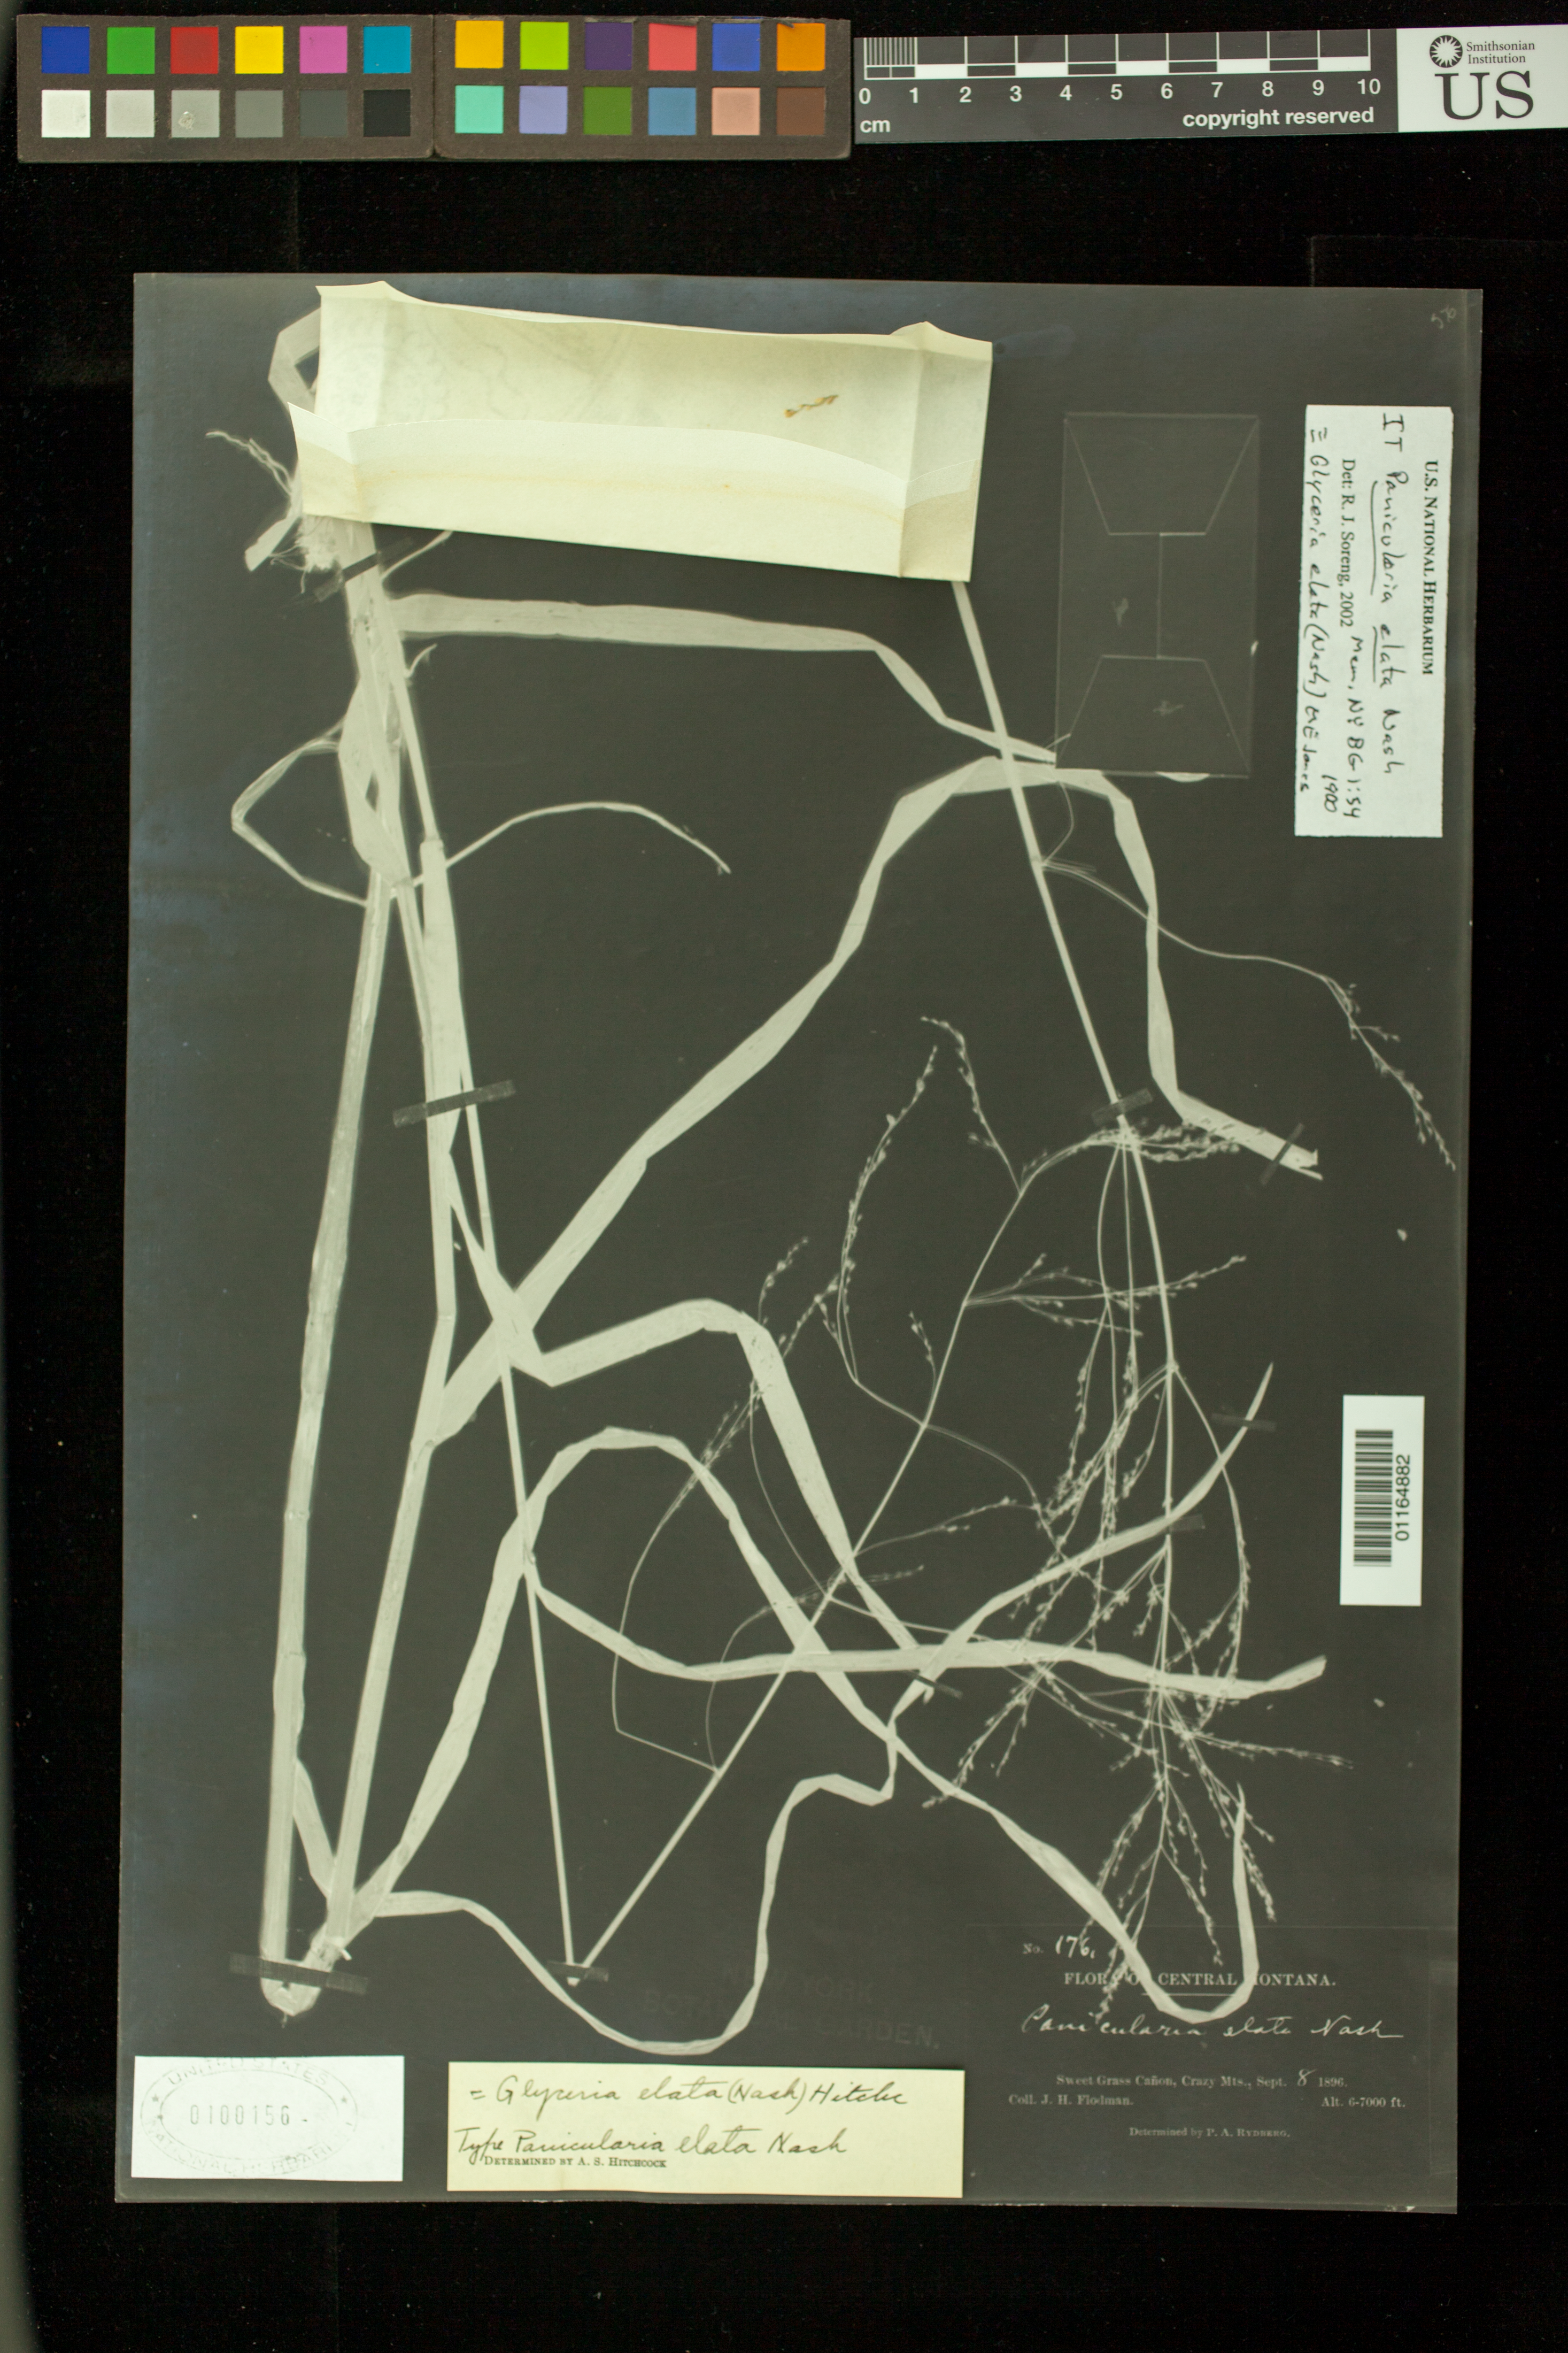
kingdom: Plantae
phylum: Tracheophyta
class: Liliopsida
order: Poales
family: Poaceae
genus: Panicularia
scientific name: Panicularia elata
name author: Nash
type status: Type Collection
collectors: J. Flodman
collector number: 176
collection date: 1896-09-08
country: United States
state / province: Montana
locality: Sweet Grass Canyon, Crazy Mountains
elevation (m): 1829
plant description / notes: Photostat and fragmentary material of type specimen ex herb. NYBG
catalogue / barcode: US 100156